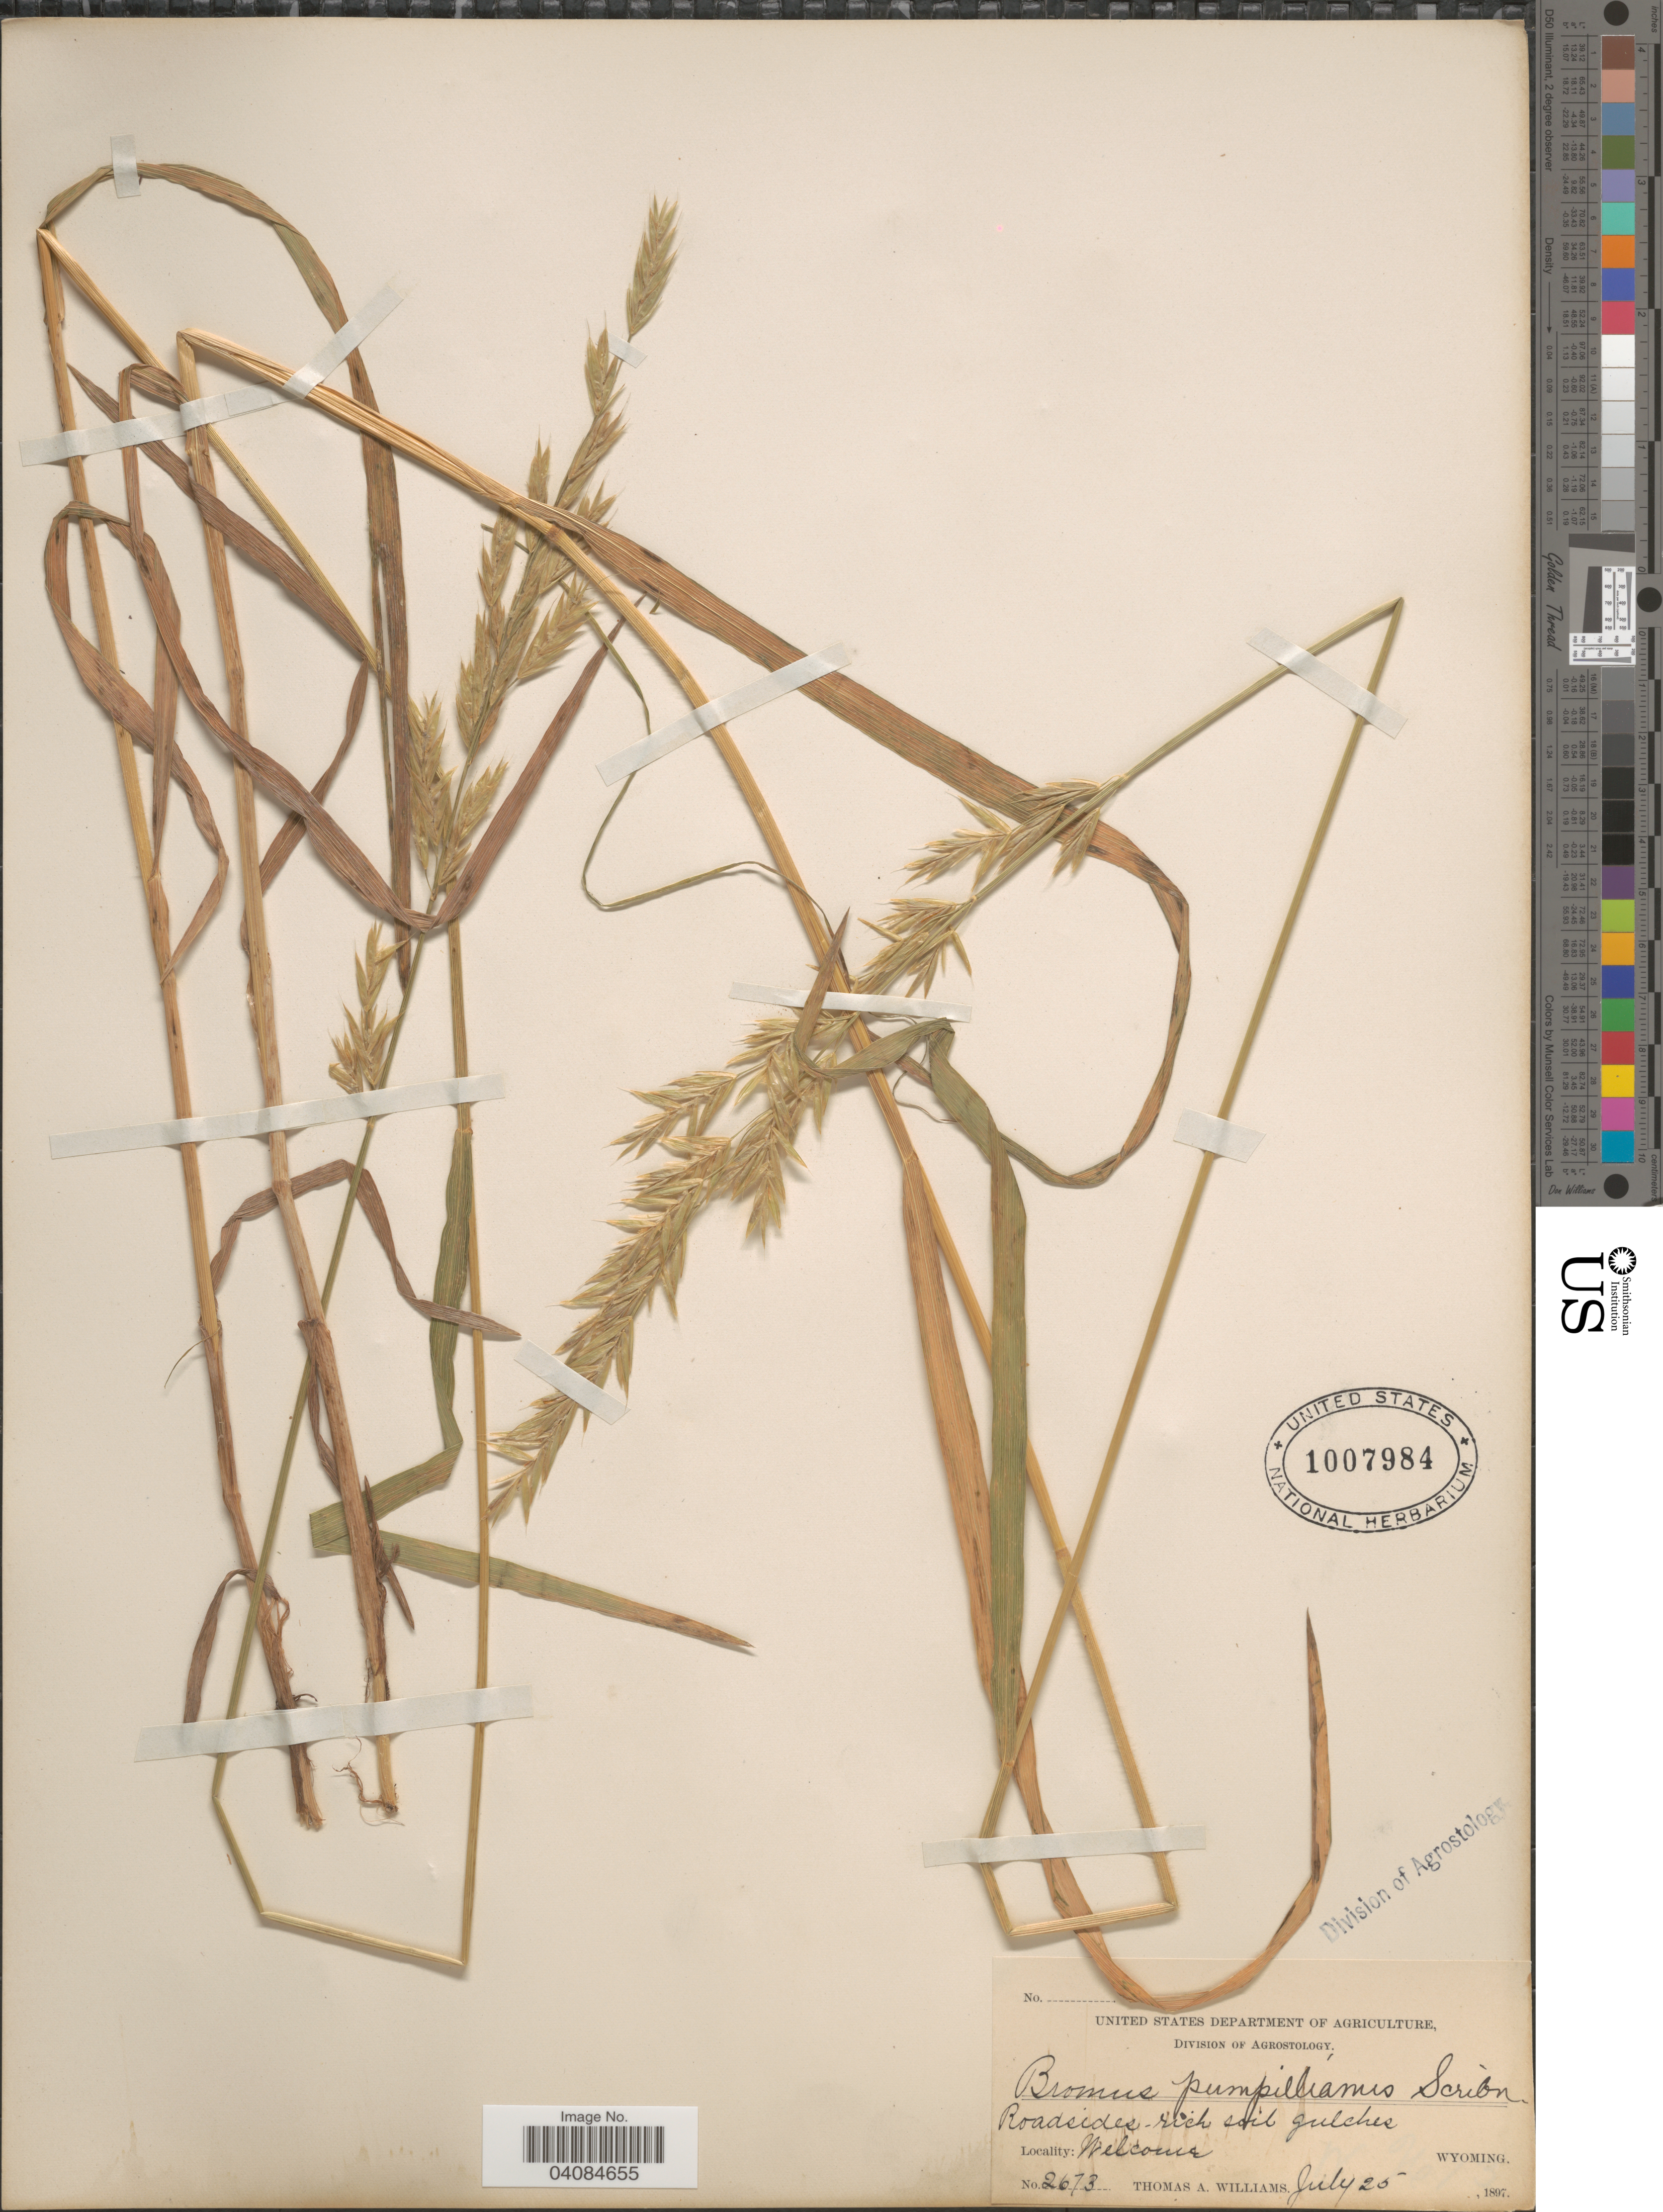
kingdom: Plantae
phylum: Tracheophyta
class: Liliopsida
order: Poales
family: Poaceae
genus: Bromus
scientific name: Bromus pumpellianus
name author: Scribn.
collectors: T. A. Williams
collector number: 2673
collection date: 1897-07-25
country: United States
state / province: Wyoming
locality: Roadsides. Welcome.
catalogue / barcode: US 1007984